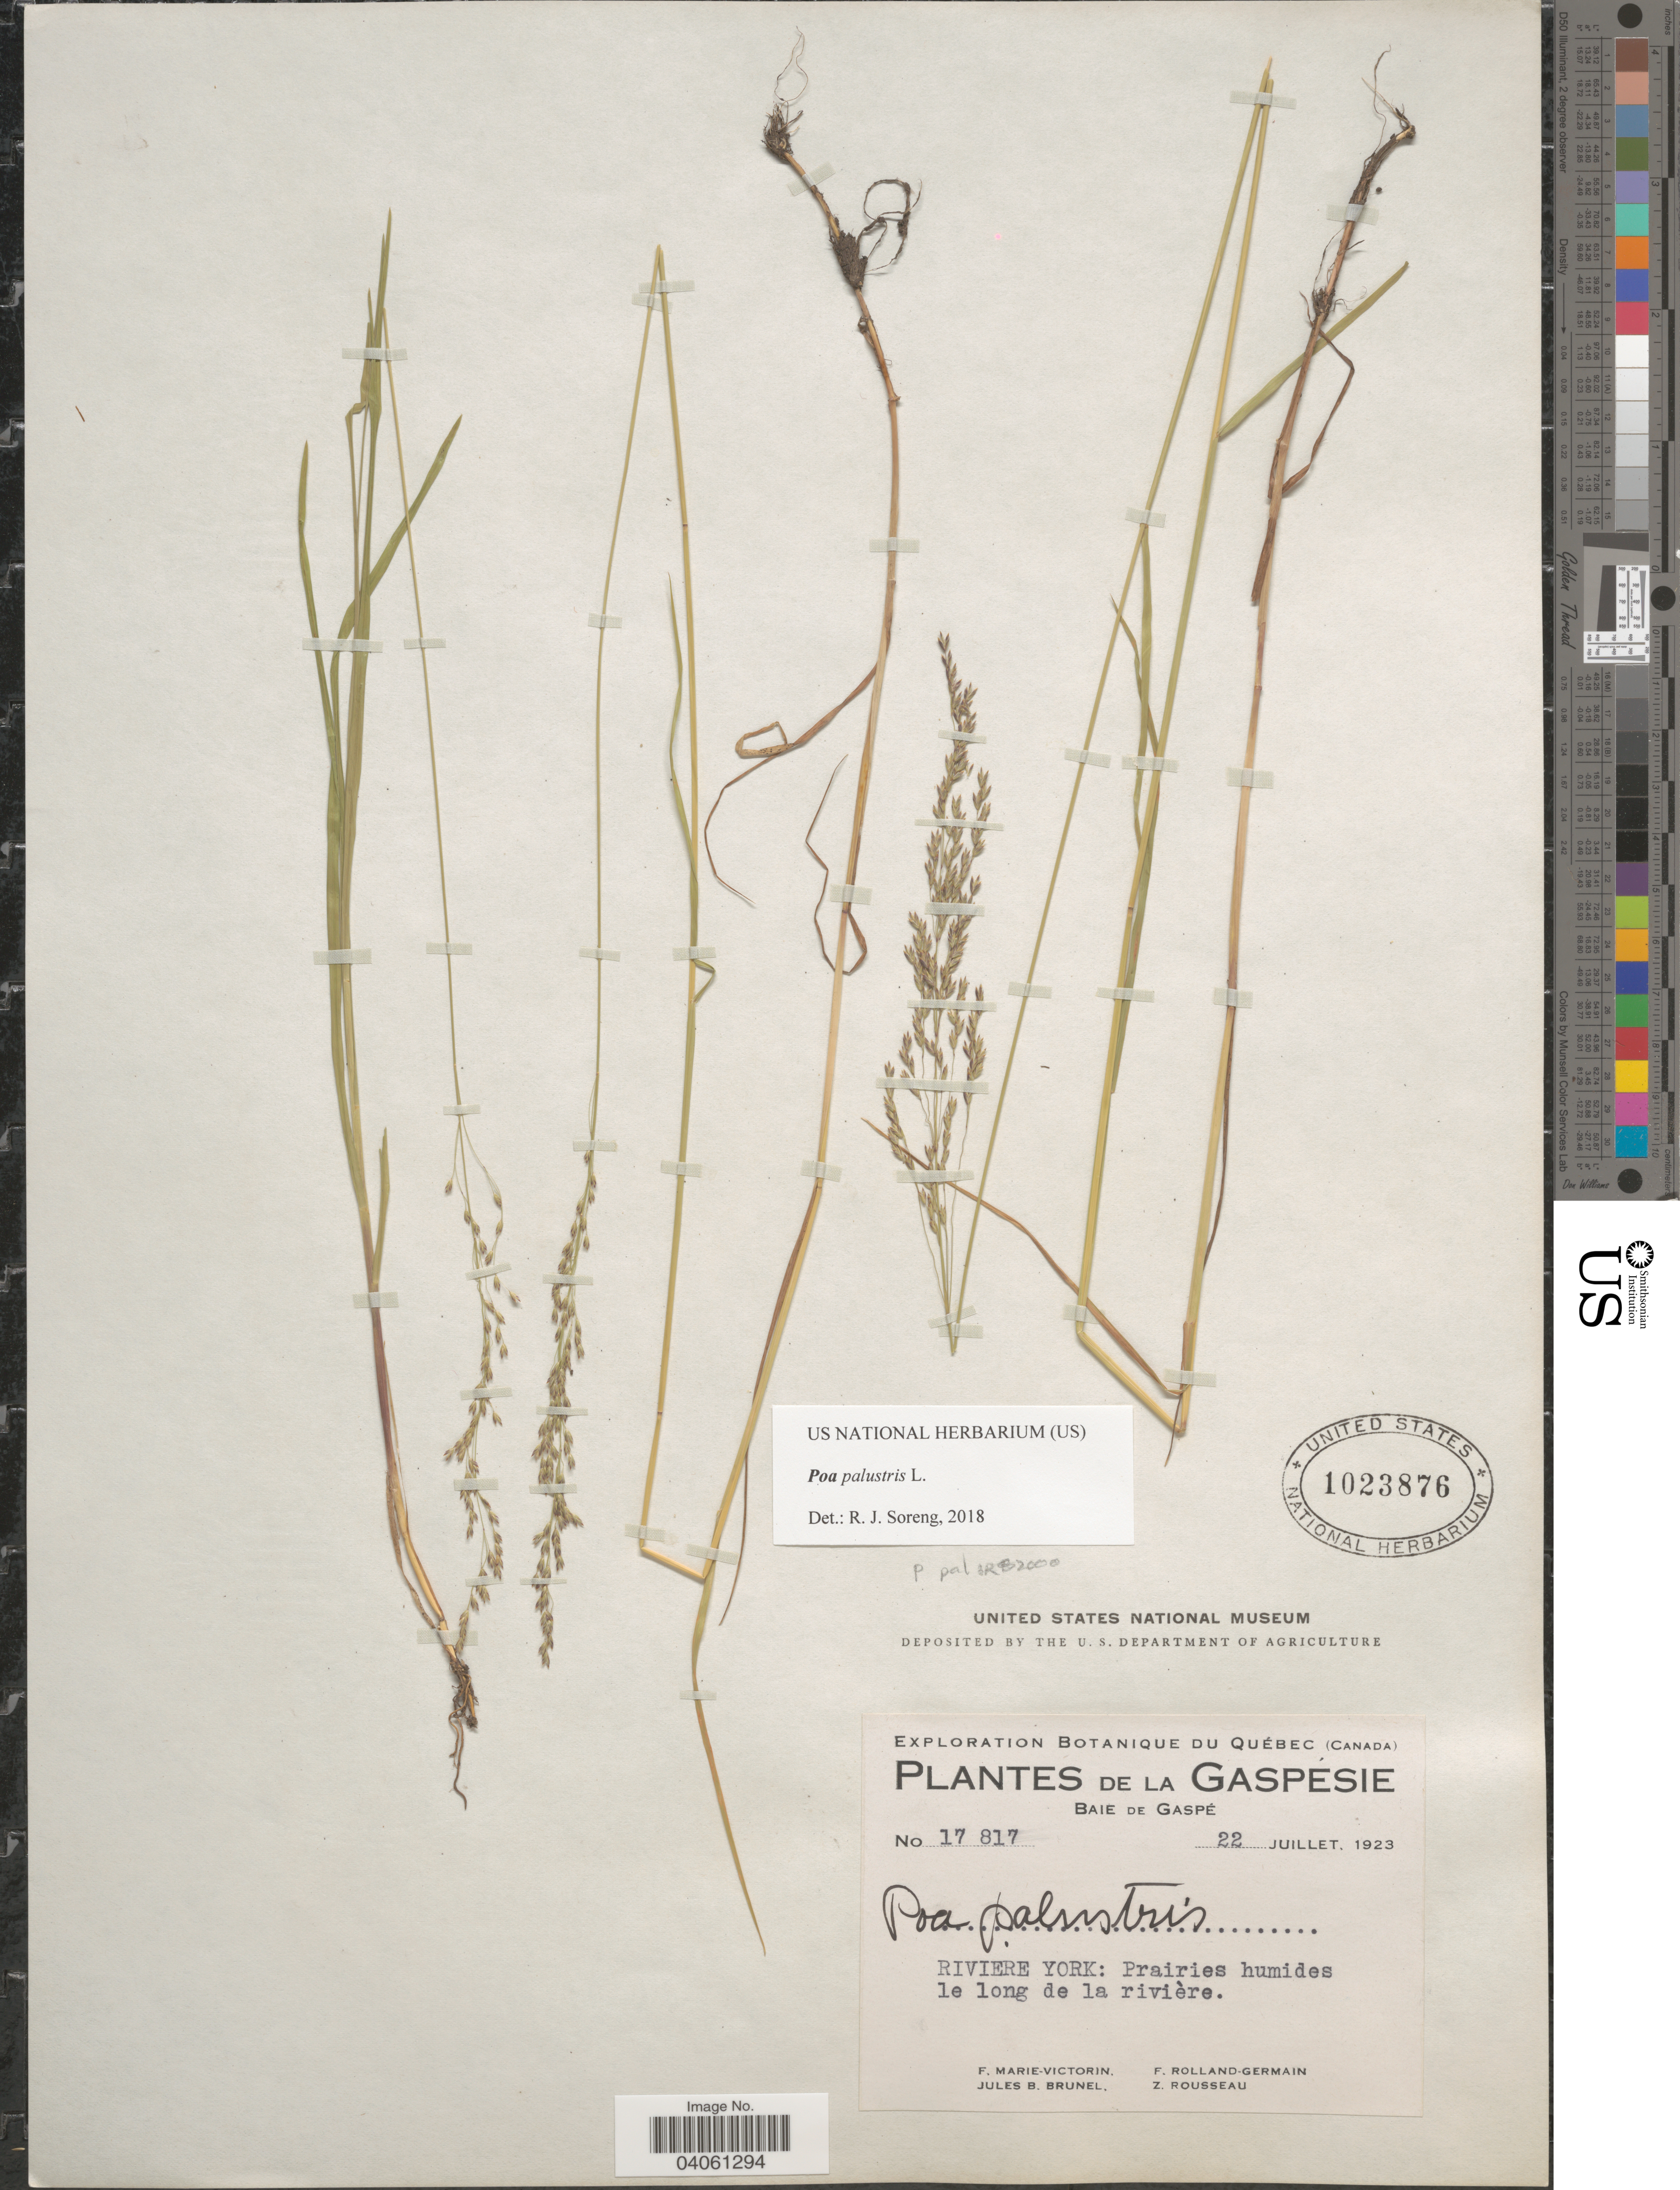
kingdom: Plantae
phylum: Tracheophyta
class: Liliopsida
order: Poales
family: Poaceae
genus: Poa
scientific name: Poa palustris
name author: L.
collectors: F. Marie-Victorin, J. Brunel, Rolland-Germain & Z. Rousseau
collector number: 17817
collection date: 1923-07-22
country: Canada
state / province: Quebec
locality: La Gaspésie. Baie de Gaspé. Riviere York: Priaries humides le long de la rivière.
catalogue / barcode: US 1023876